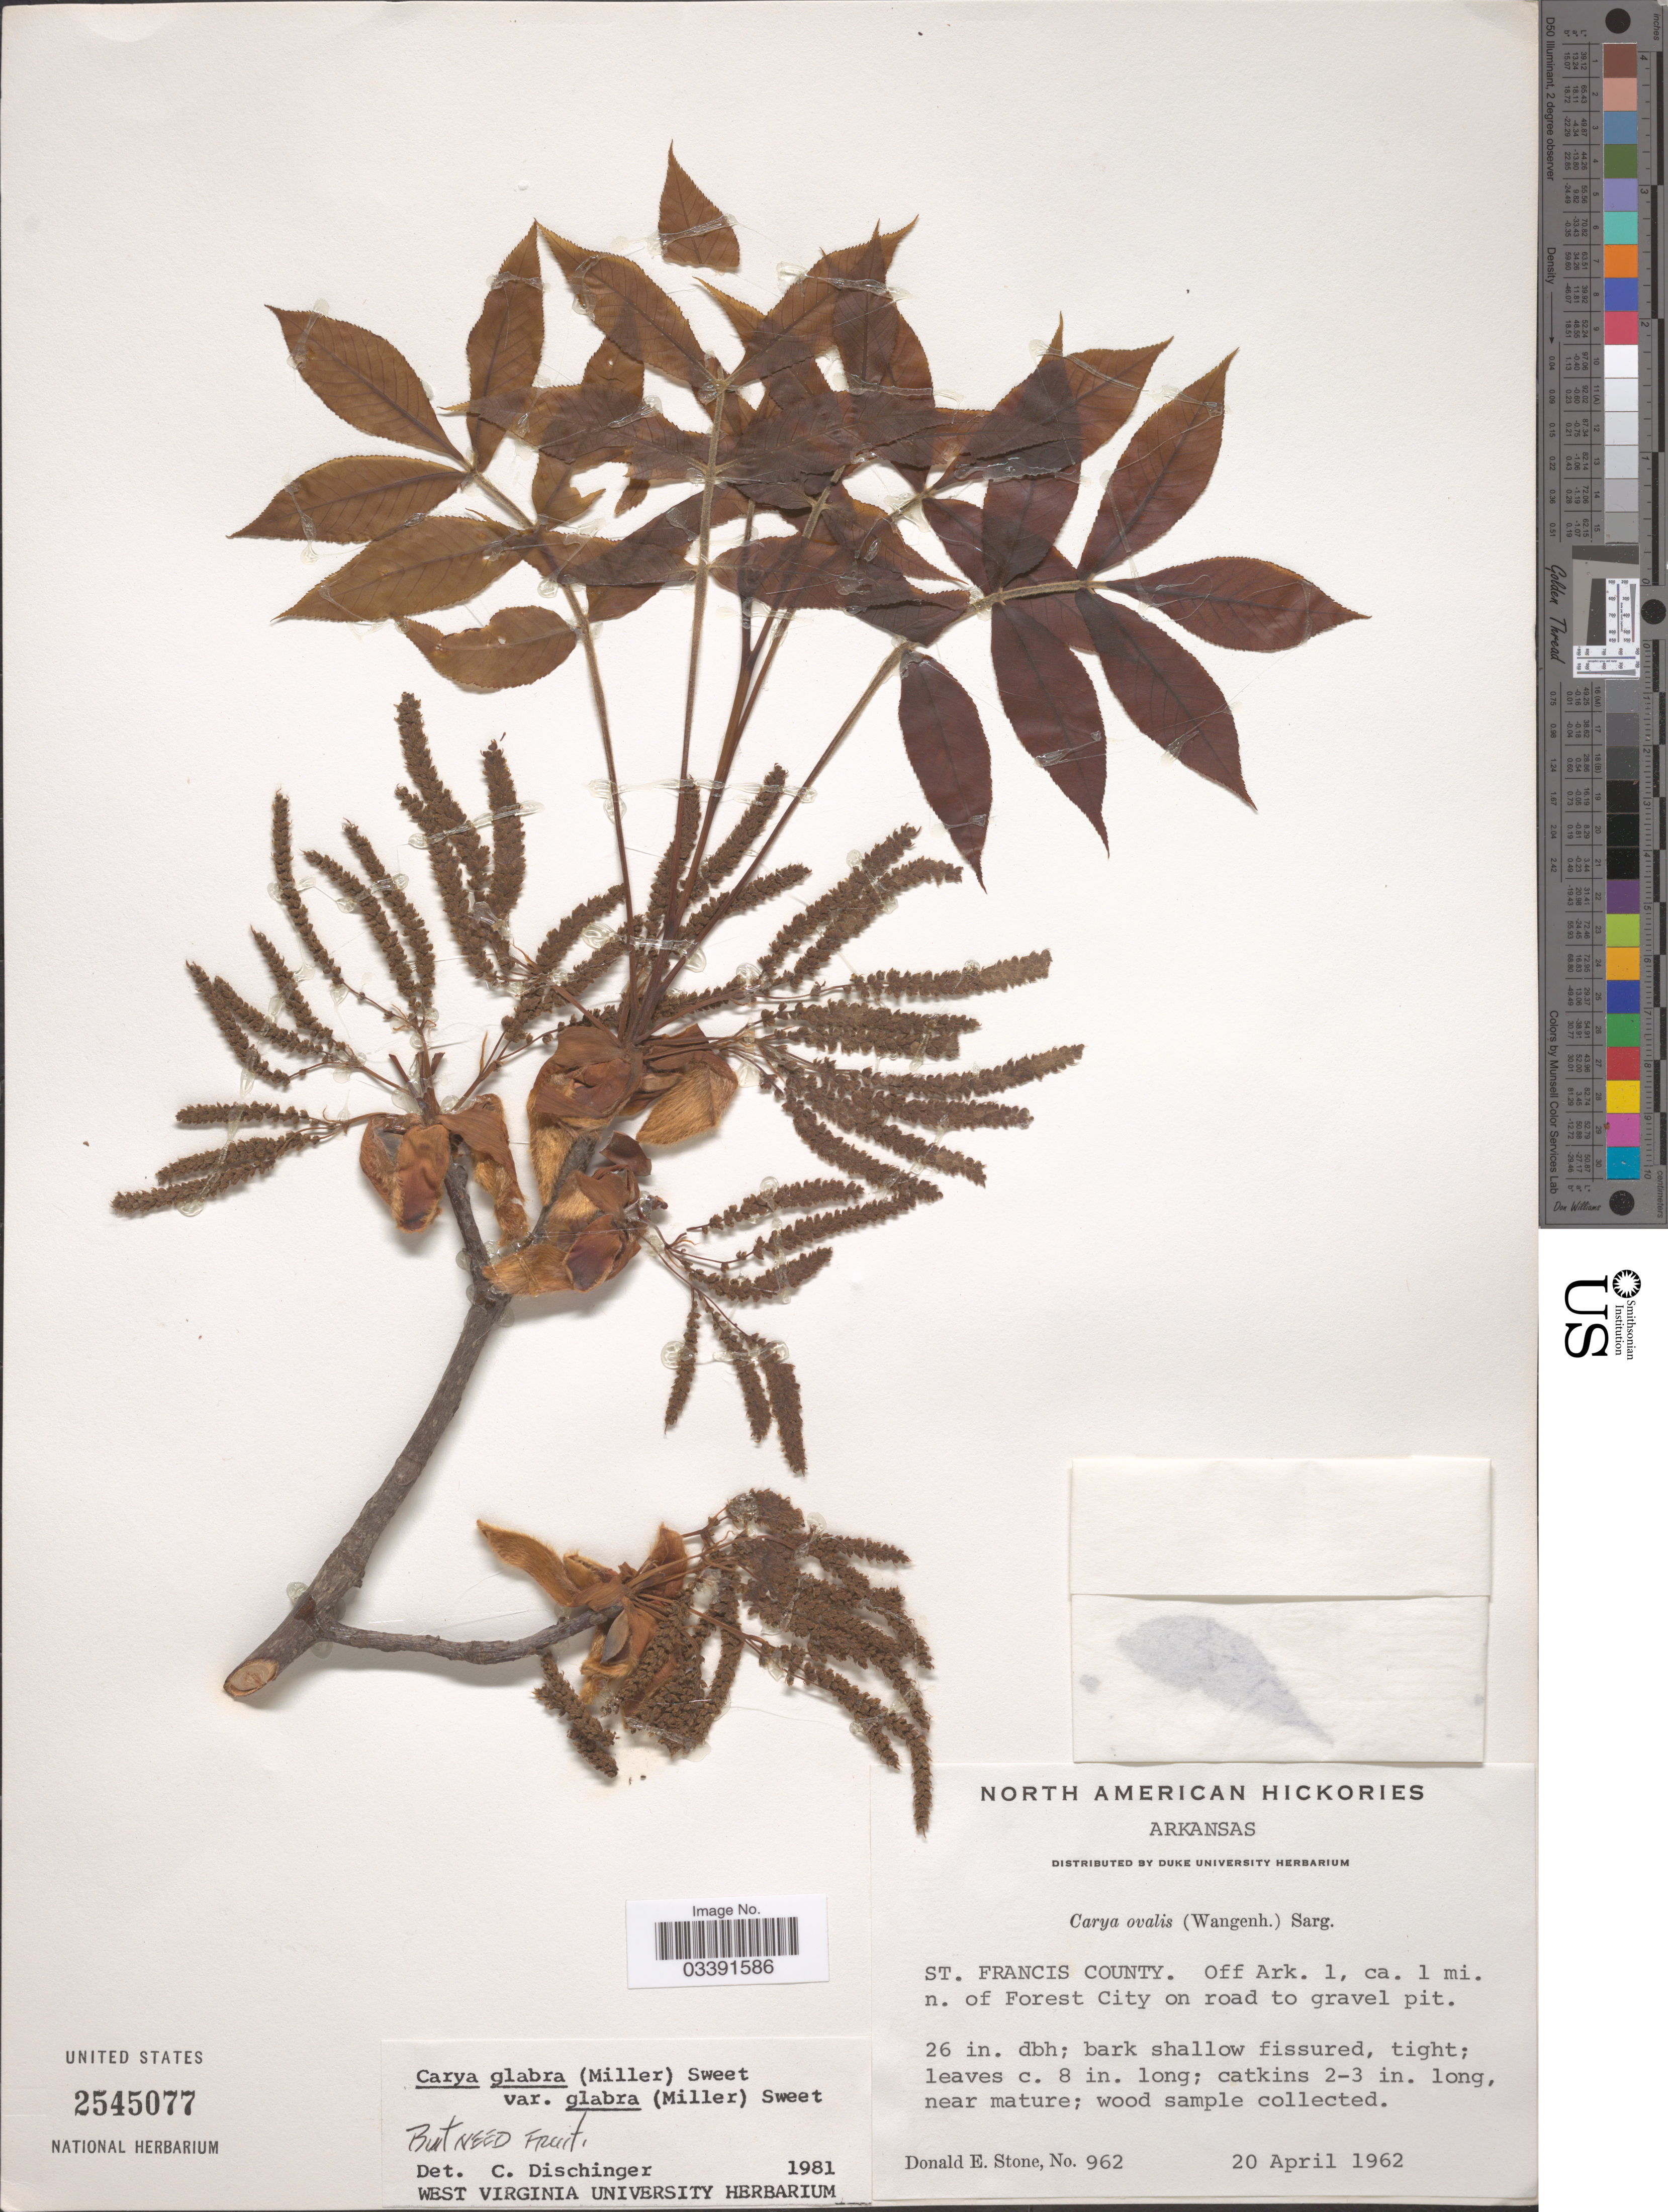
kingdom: Plantae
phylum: Tracheophyta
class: Magnoliopsida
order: Fagales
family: Juglandaceae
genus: Carya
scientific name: Carya glabra var. glabra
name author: (Mill.) Sweet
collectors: D. Stone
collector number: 962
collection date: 1962-04-20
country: United States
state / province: Arkansas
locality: St. Francis County. Off Ark. 1, ca. 1 mi. n. of Forest City on road to gravel pit.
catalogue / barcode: US 2545077